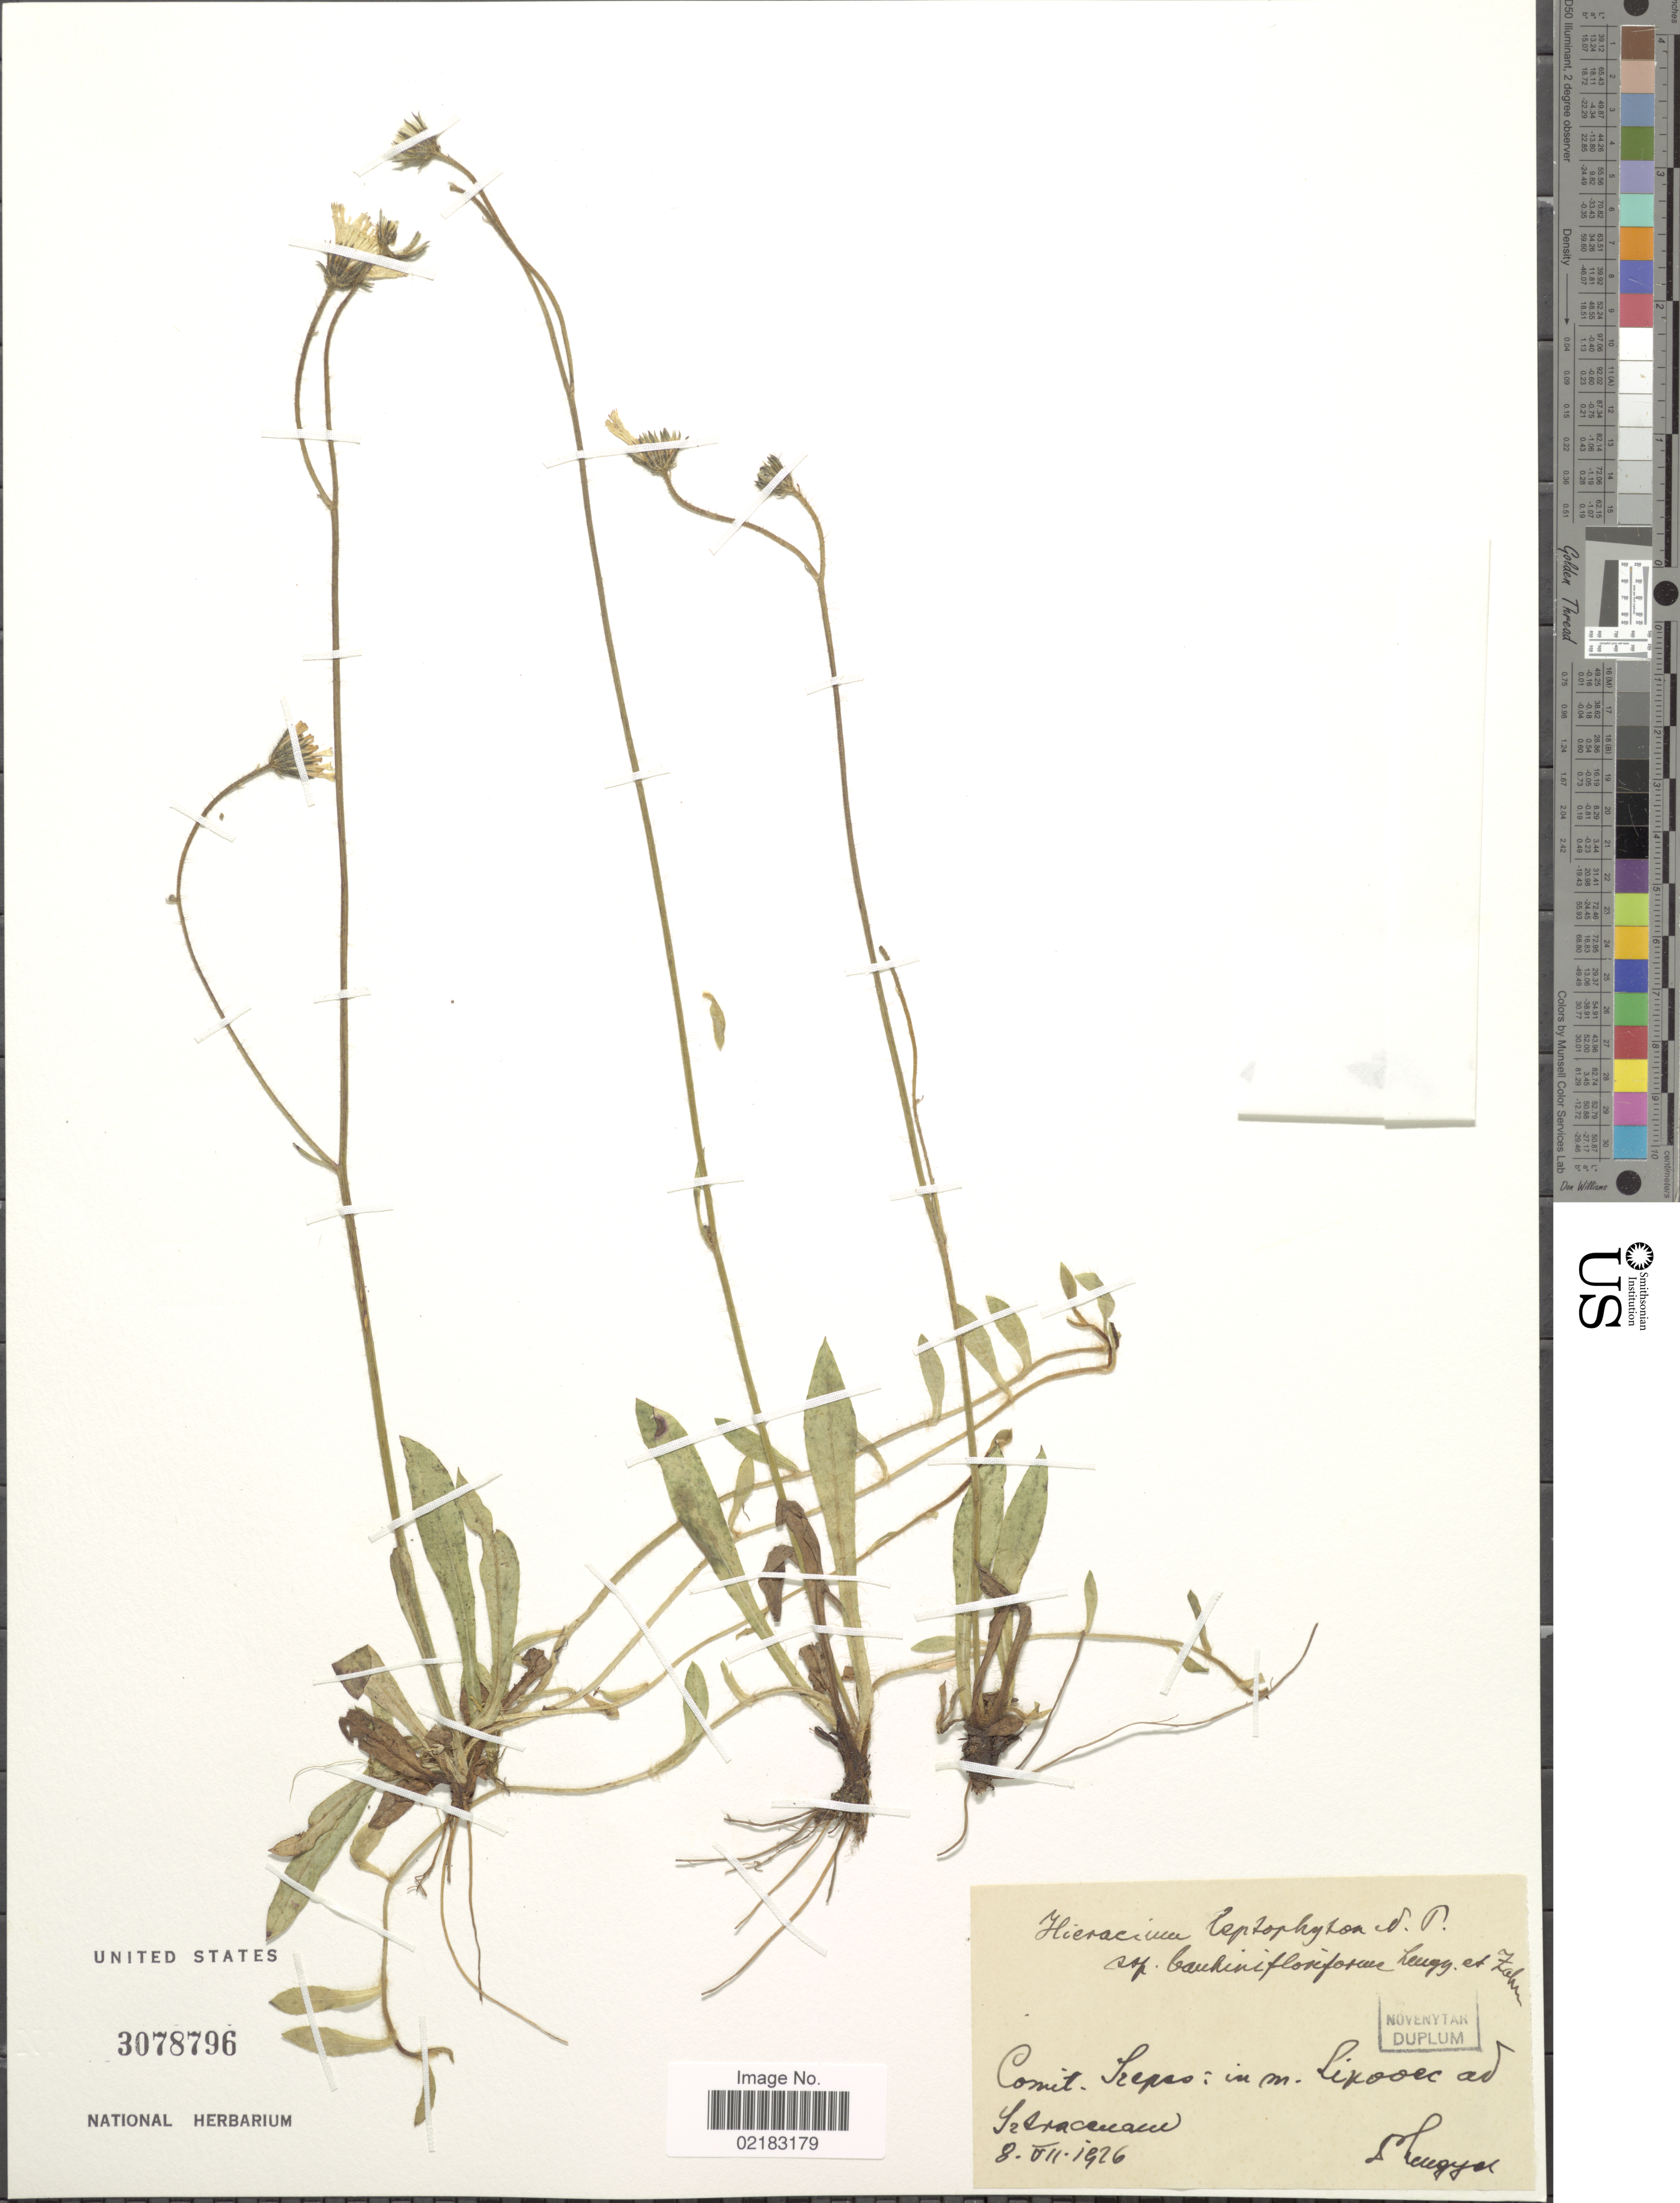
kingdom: Plantae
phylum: Tracheophyta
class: Magnoliopsida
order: Asterales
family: Asteraceae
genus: Pilosella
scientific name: Pilosella leptophyton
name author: (Näg. & Peter) S. Bräut. & Greuter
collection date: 1926-05-08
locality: Comit, Izepro: in m. Lixooers ad Izerncreaucaiu [interpreted]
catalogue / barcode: US 3078796